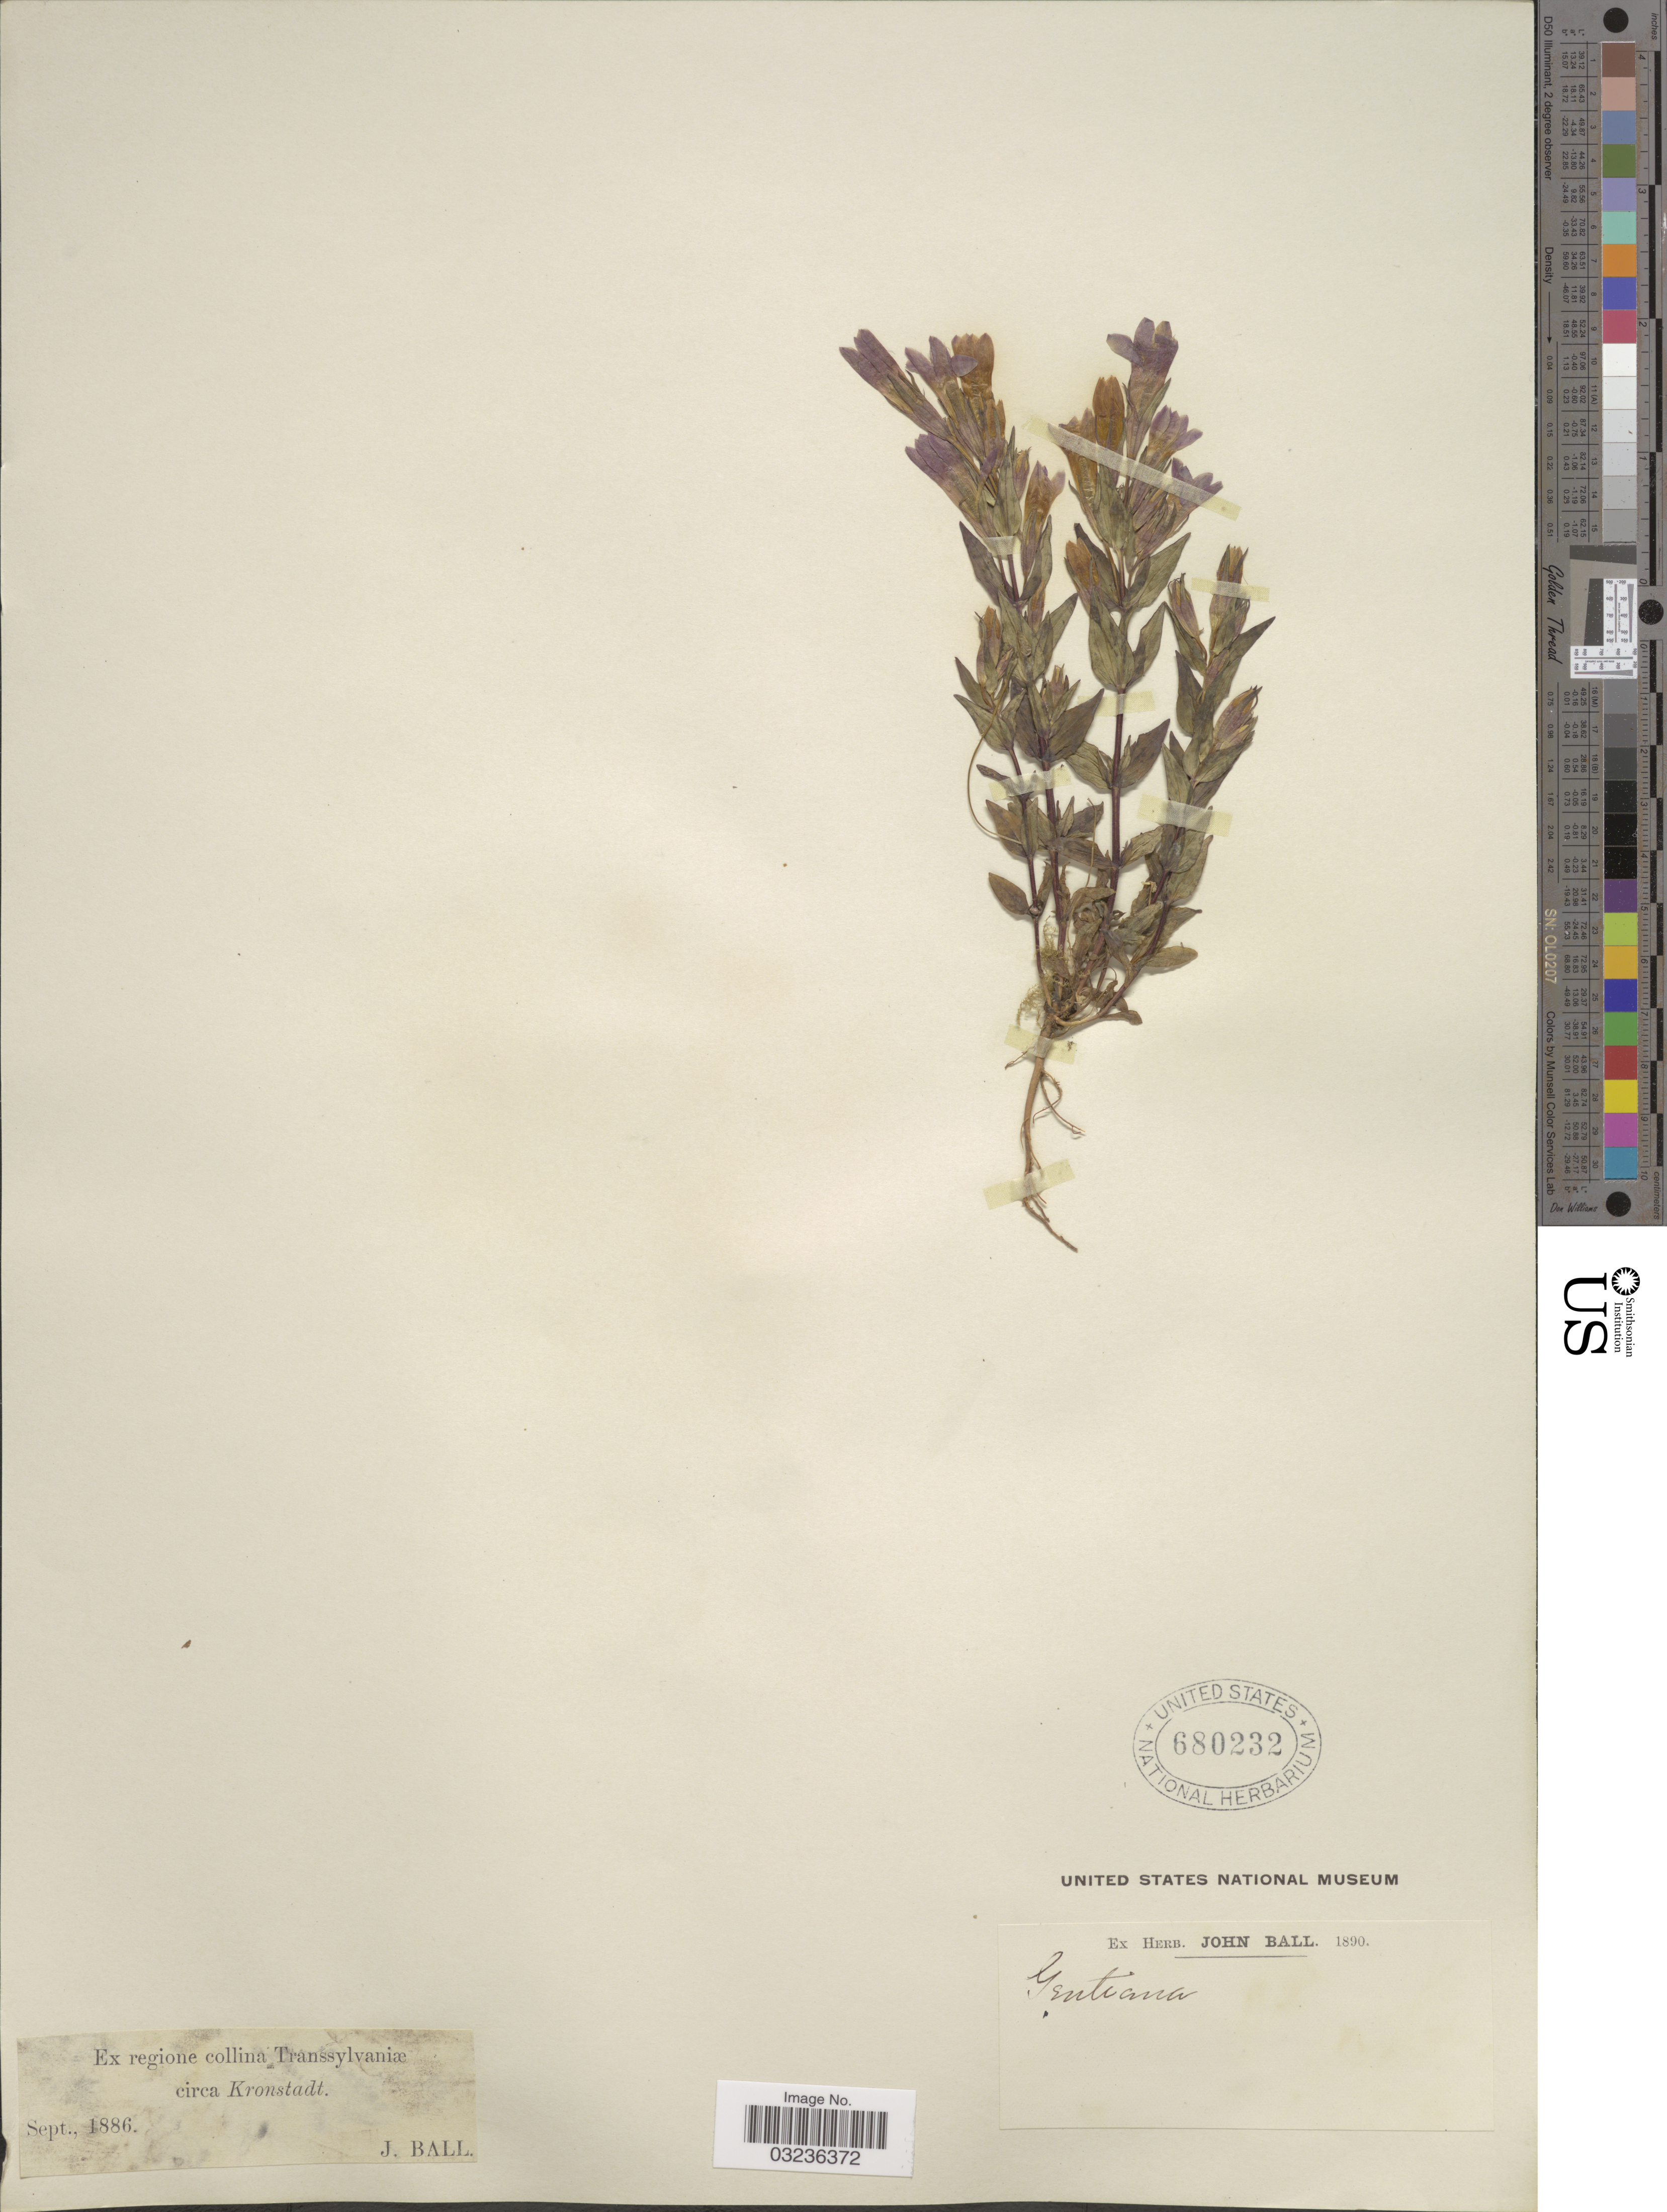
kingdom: Plantae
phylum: Tracheophyta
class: Magnoliopsida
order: Gentianales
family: Gentianaceae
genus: Gentiana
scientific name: Gentiana sp.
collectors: J. Ball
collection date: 1886-09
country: Romania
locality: Ex regione collina Transsylvaniæ circa Kronstadt.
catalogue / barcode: US 680232